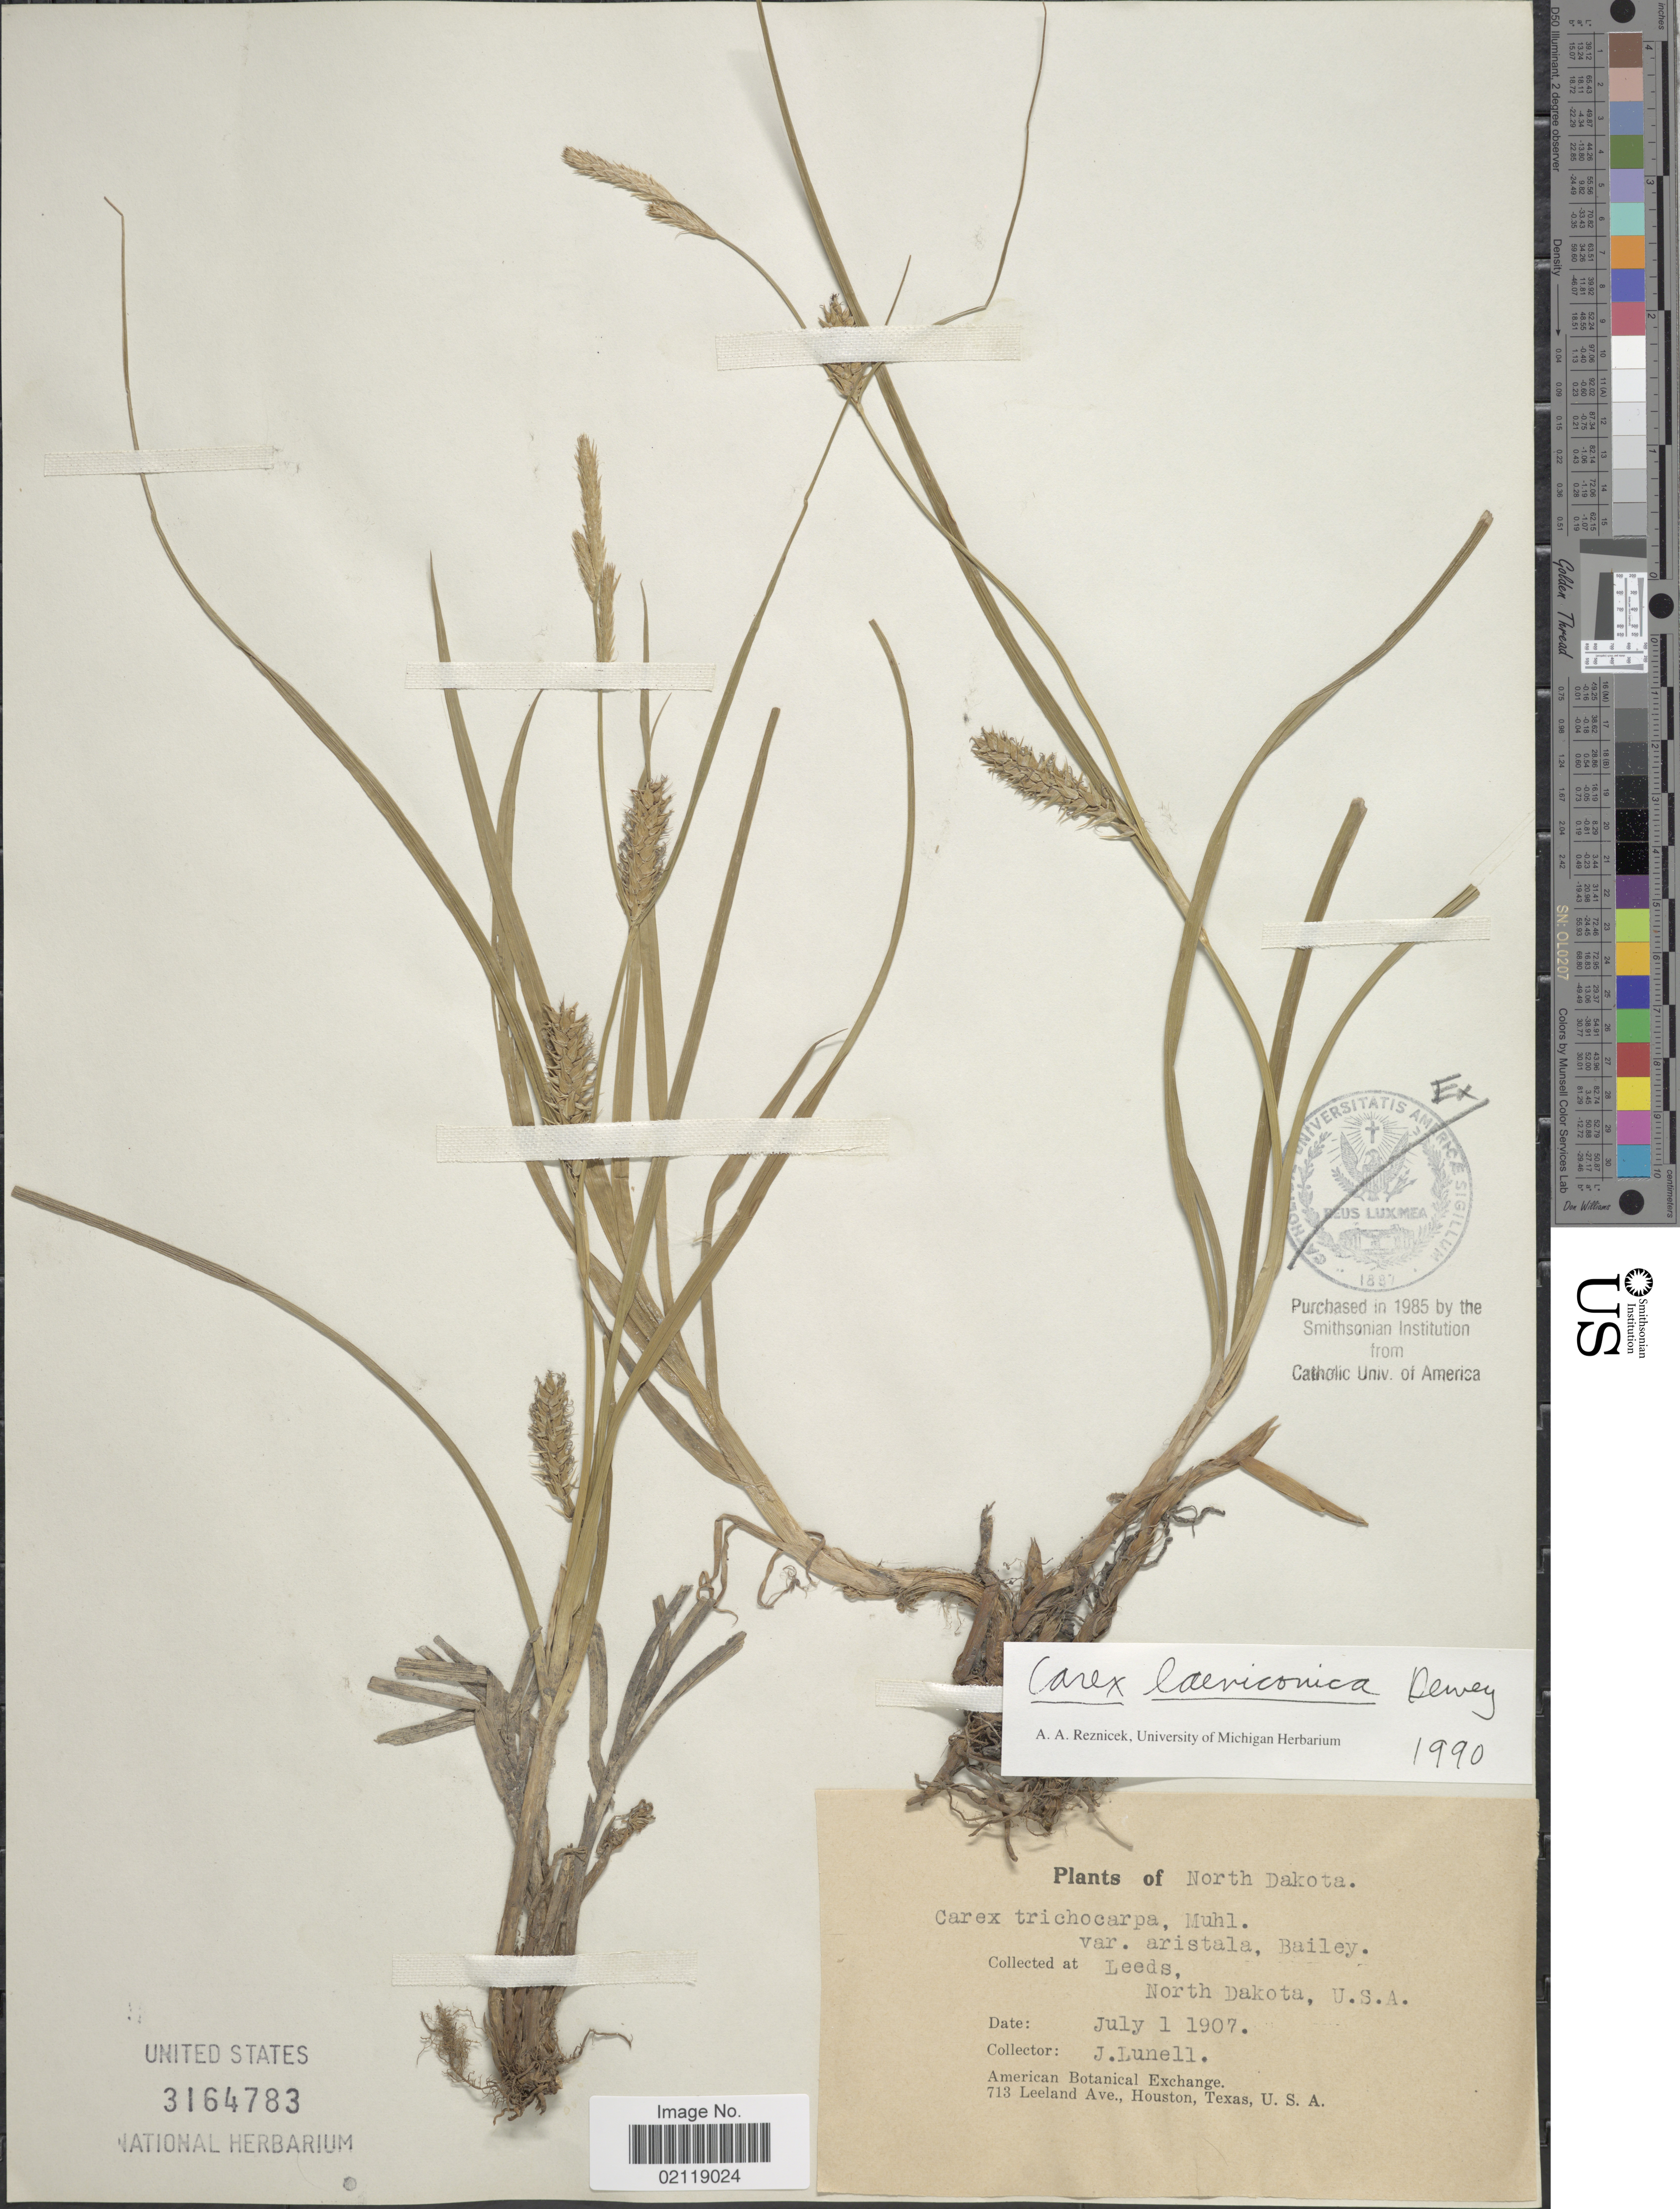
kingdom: Plantae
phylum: Tracheophyta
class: Liliopsida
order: Poales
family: Cyperaceae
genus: Carex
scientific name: Carex laeviconica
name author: Dewey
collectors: J. Lunell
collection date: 1907-07-01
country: United States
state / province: North Dakota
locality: Leeds, North Dakota, U.S.A.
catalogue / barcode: US 3164783